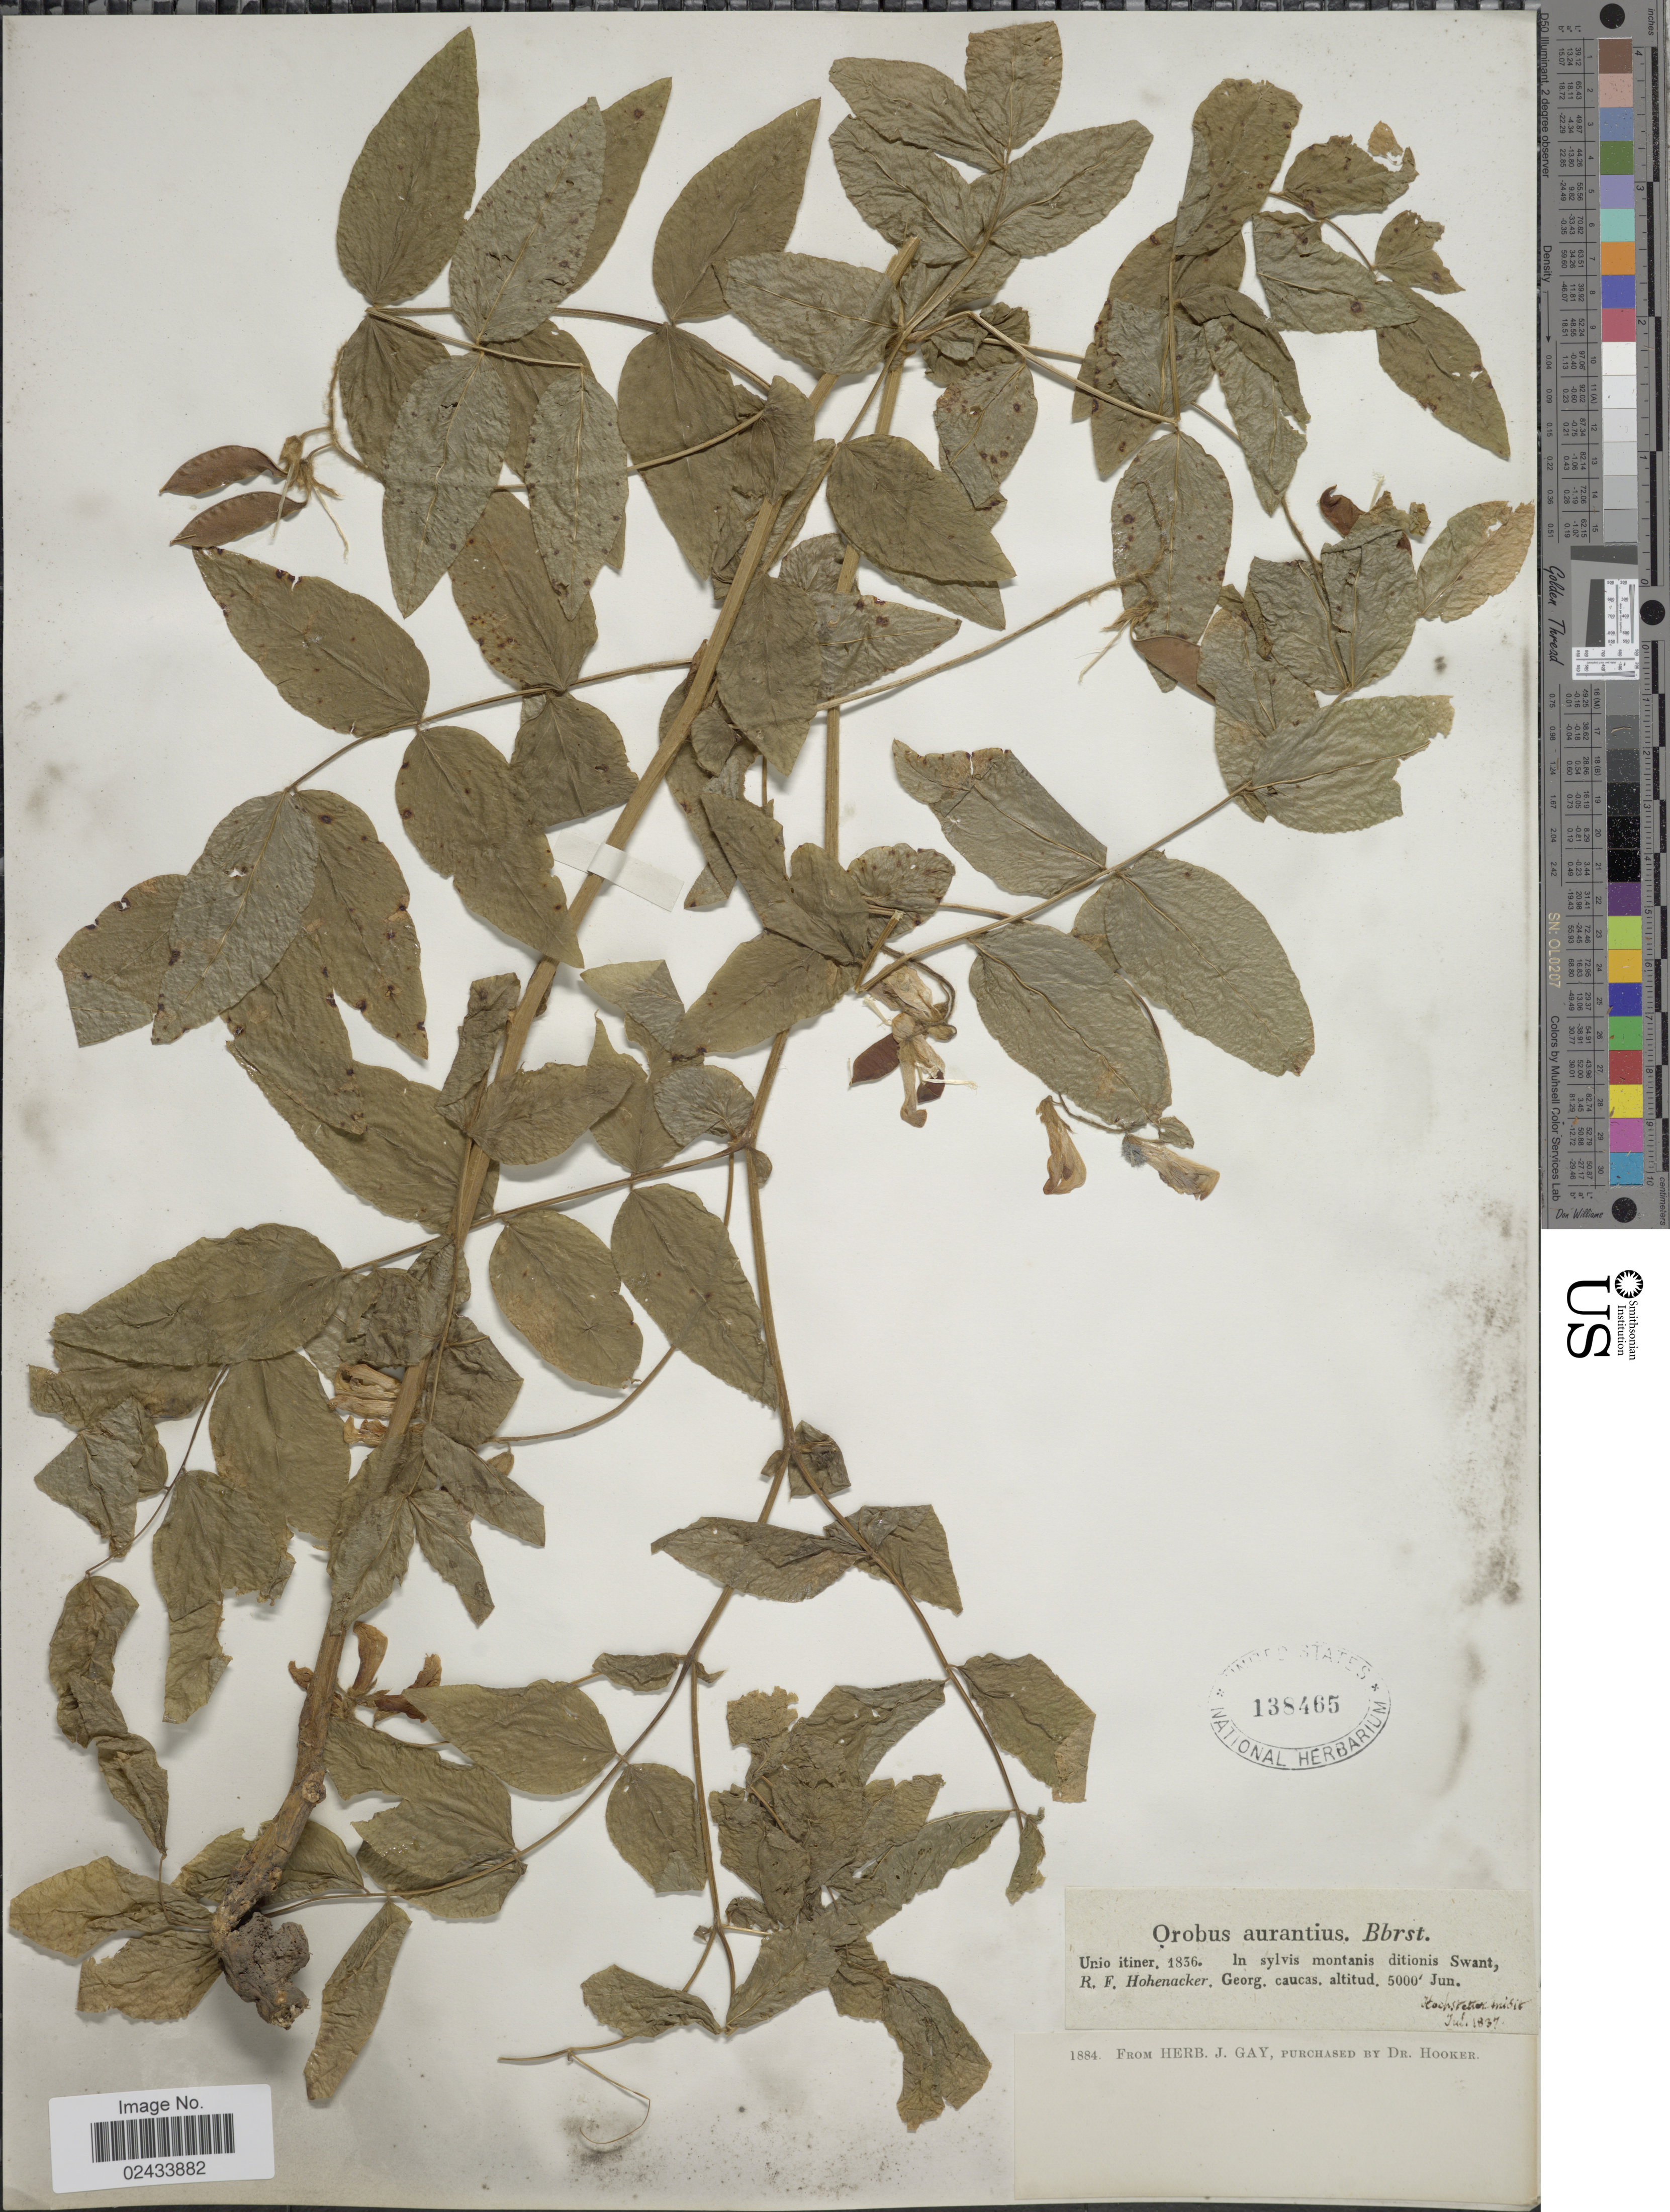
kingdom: Plantae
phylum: Tracheophyta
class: Magnoliopsida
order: Fabales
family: Fabaceae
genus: Lathyrus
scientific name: Lathyrus aurantius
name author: K. Koch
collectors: R. Hohenaker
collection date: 1837-07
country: Georgia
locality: Georg. caucas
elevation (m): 1524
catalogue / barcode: US 138465